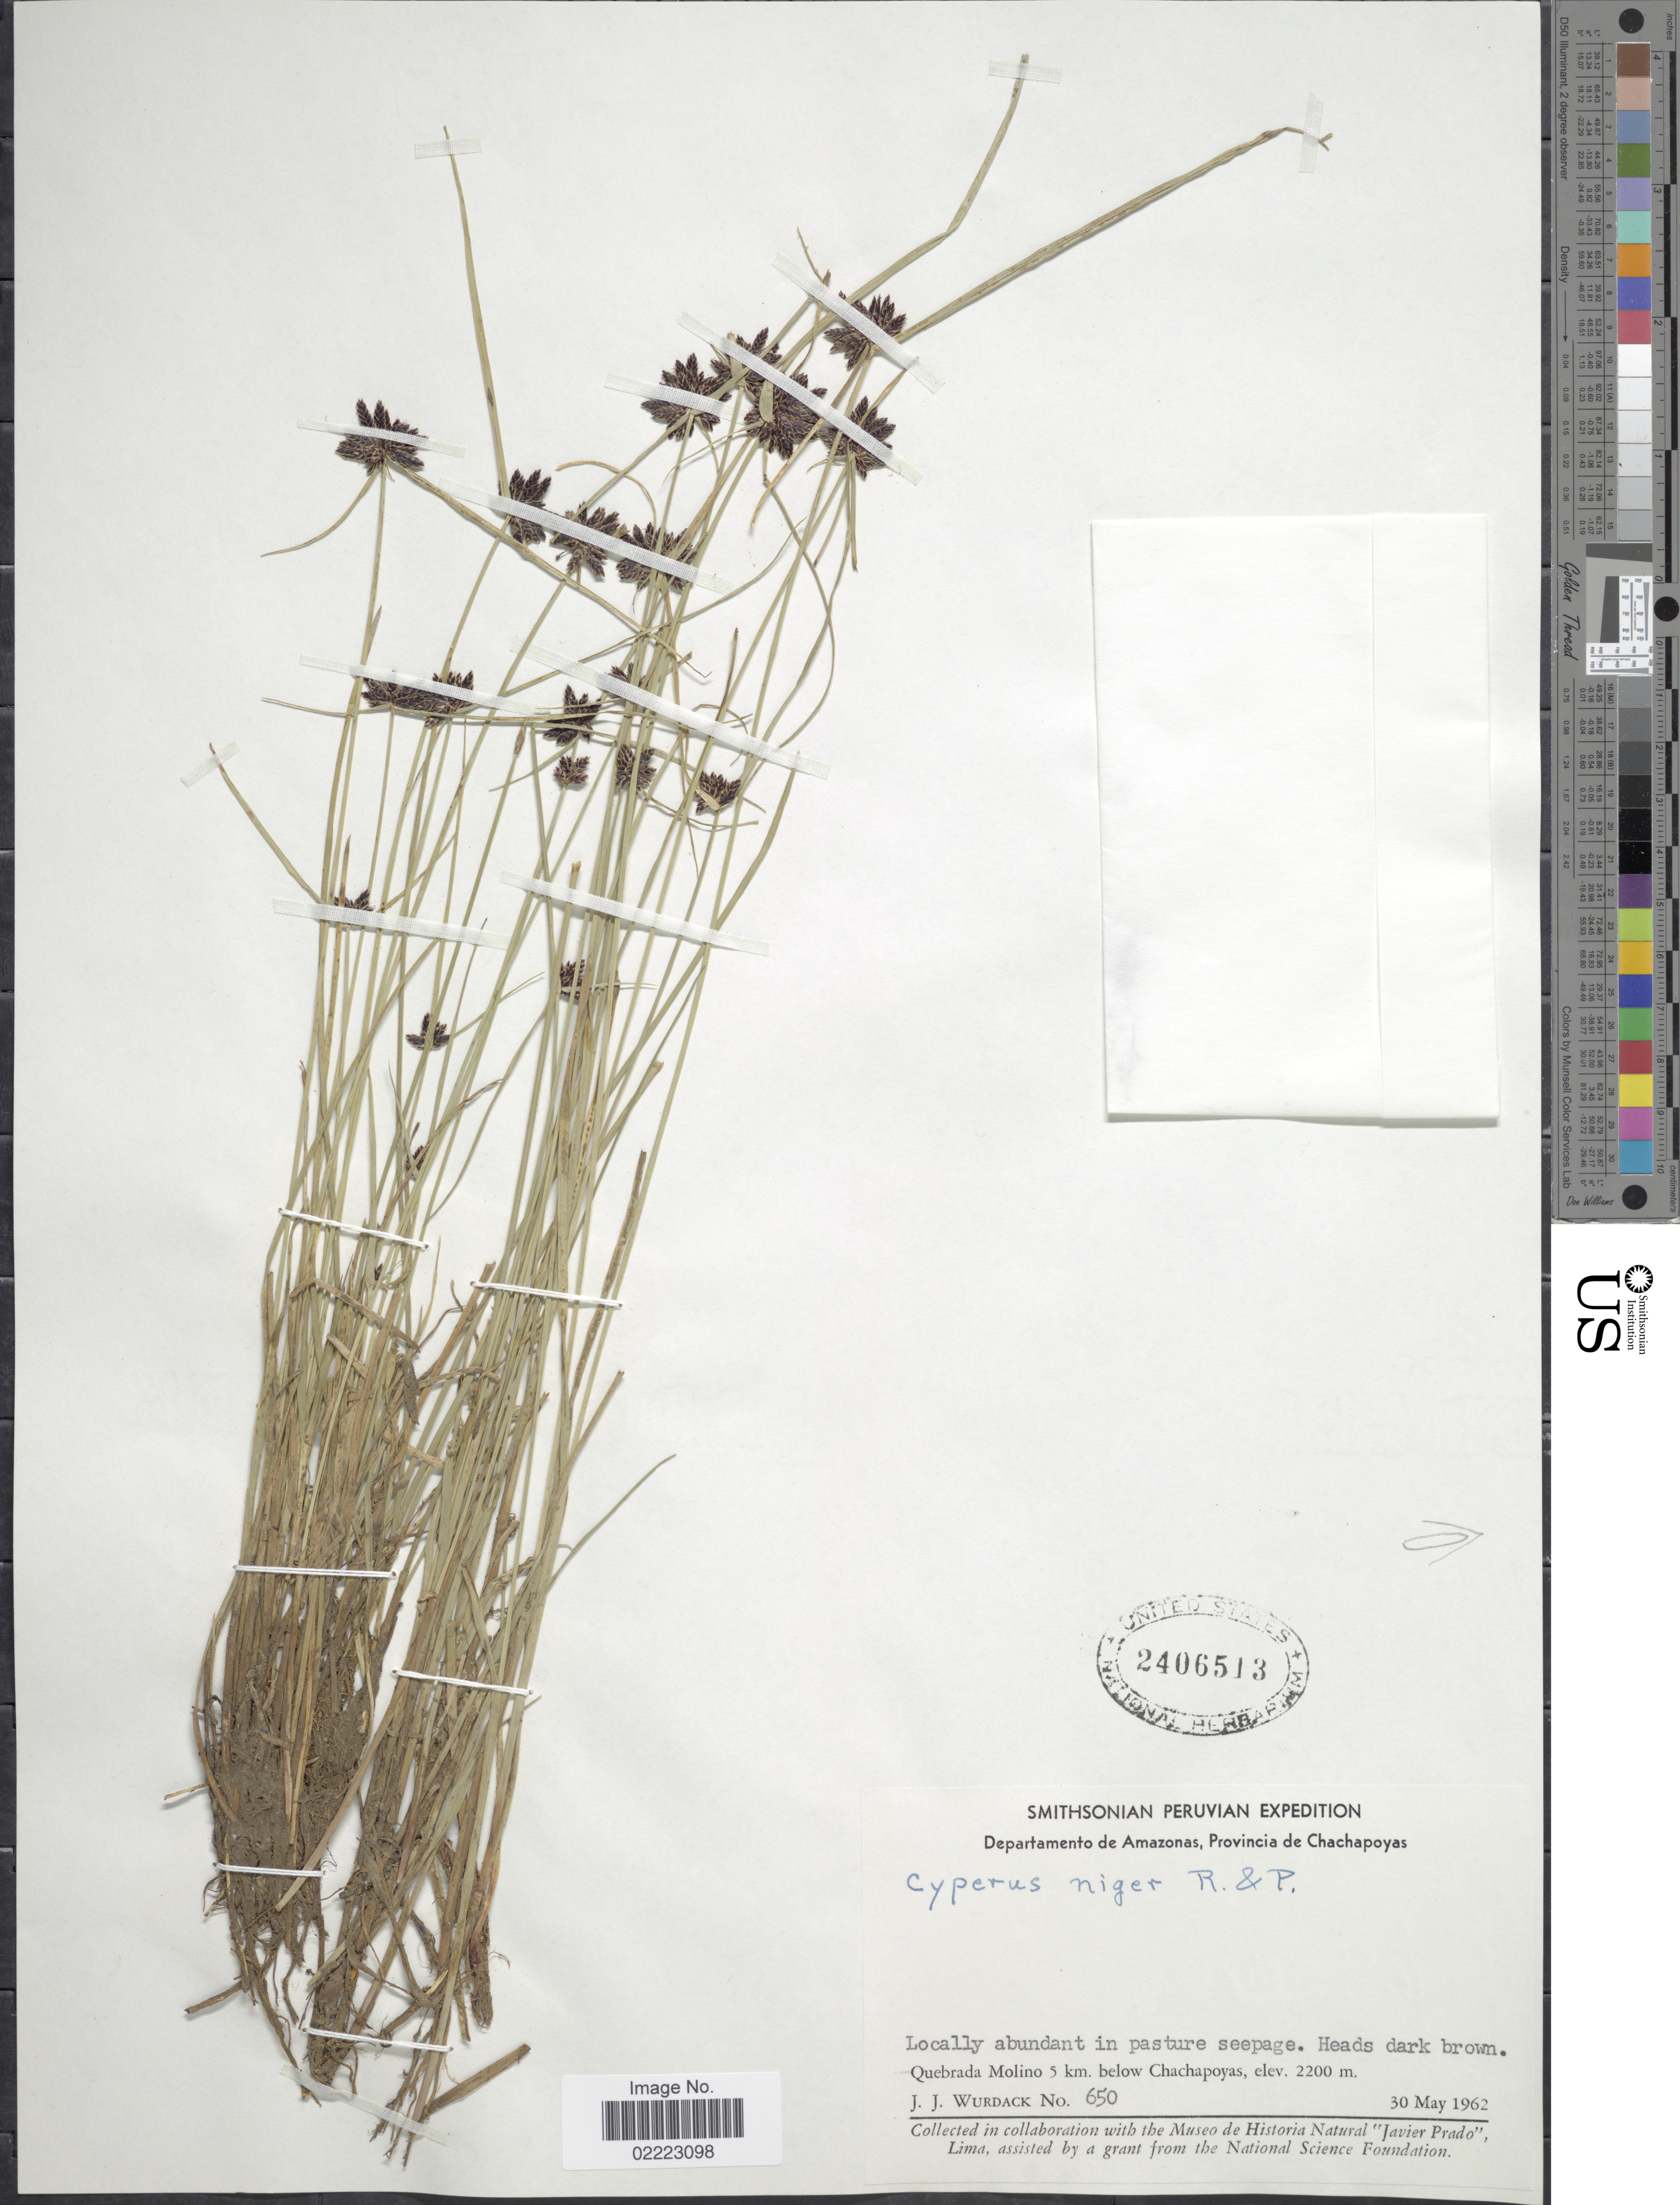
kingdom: Plantae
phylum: Tracheophyta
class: Liliopsida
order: Poales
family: Cyperaceae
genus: Cyperus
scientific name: Cyperus niger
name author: Ruiz & Pav.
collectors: J. J. Wurdack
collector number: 650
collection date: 1962-05-30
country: Peru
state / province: Amazonas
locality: Departamento de Amazonas, Provincia de Chachapoyas, Quebrada Molino 5 km. below Chachapoyas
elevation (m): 2200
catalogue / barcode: US 2406513